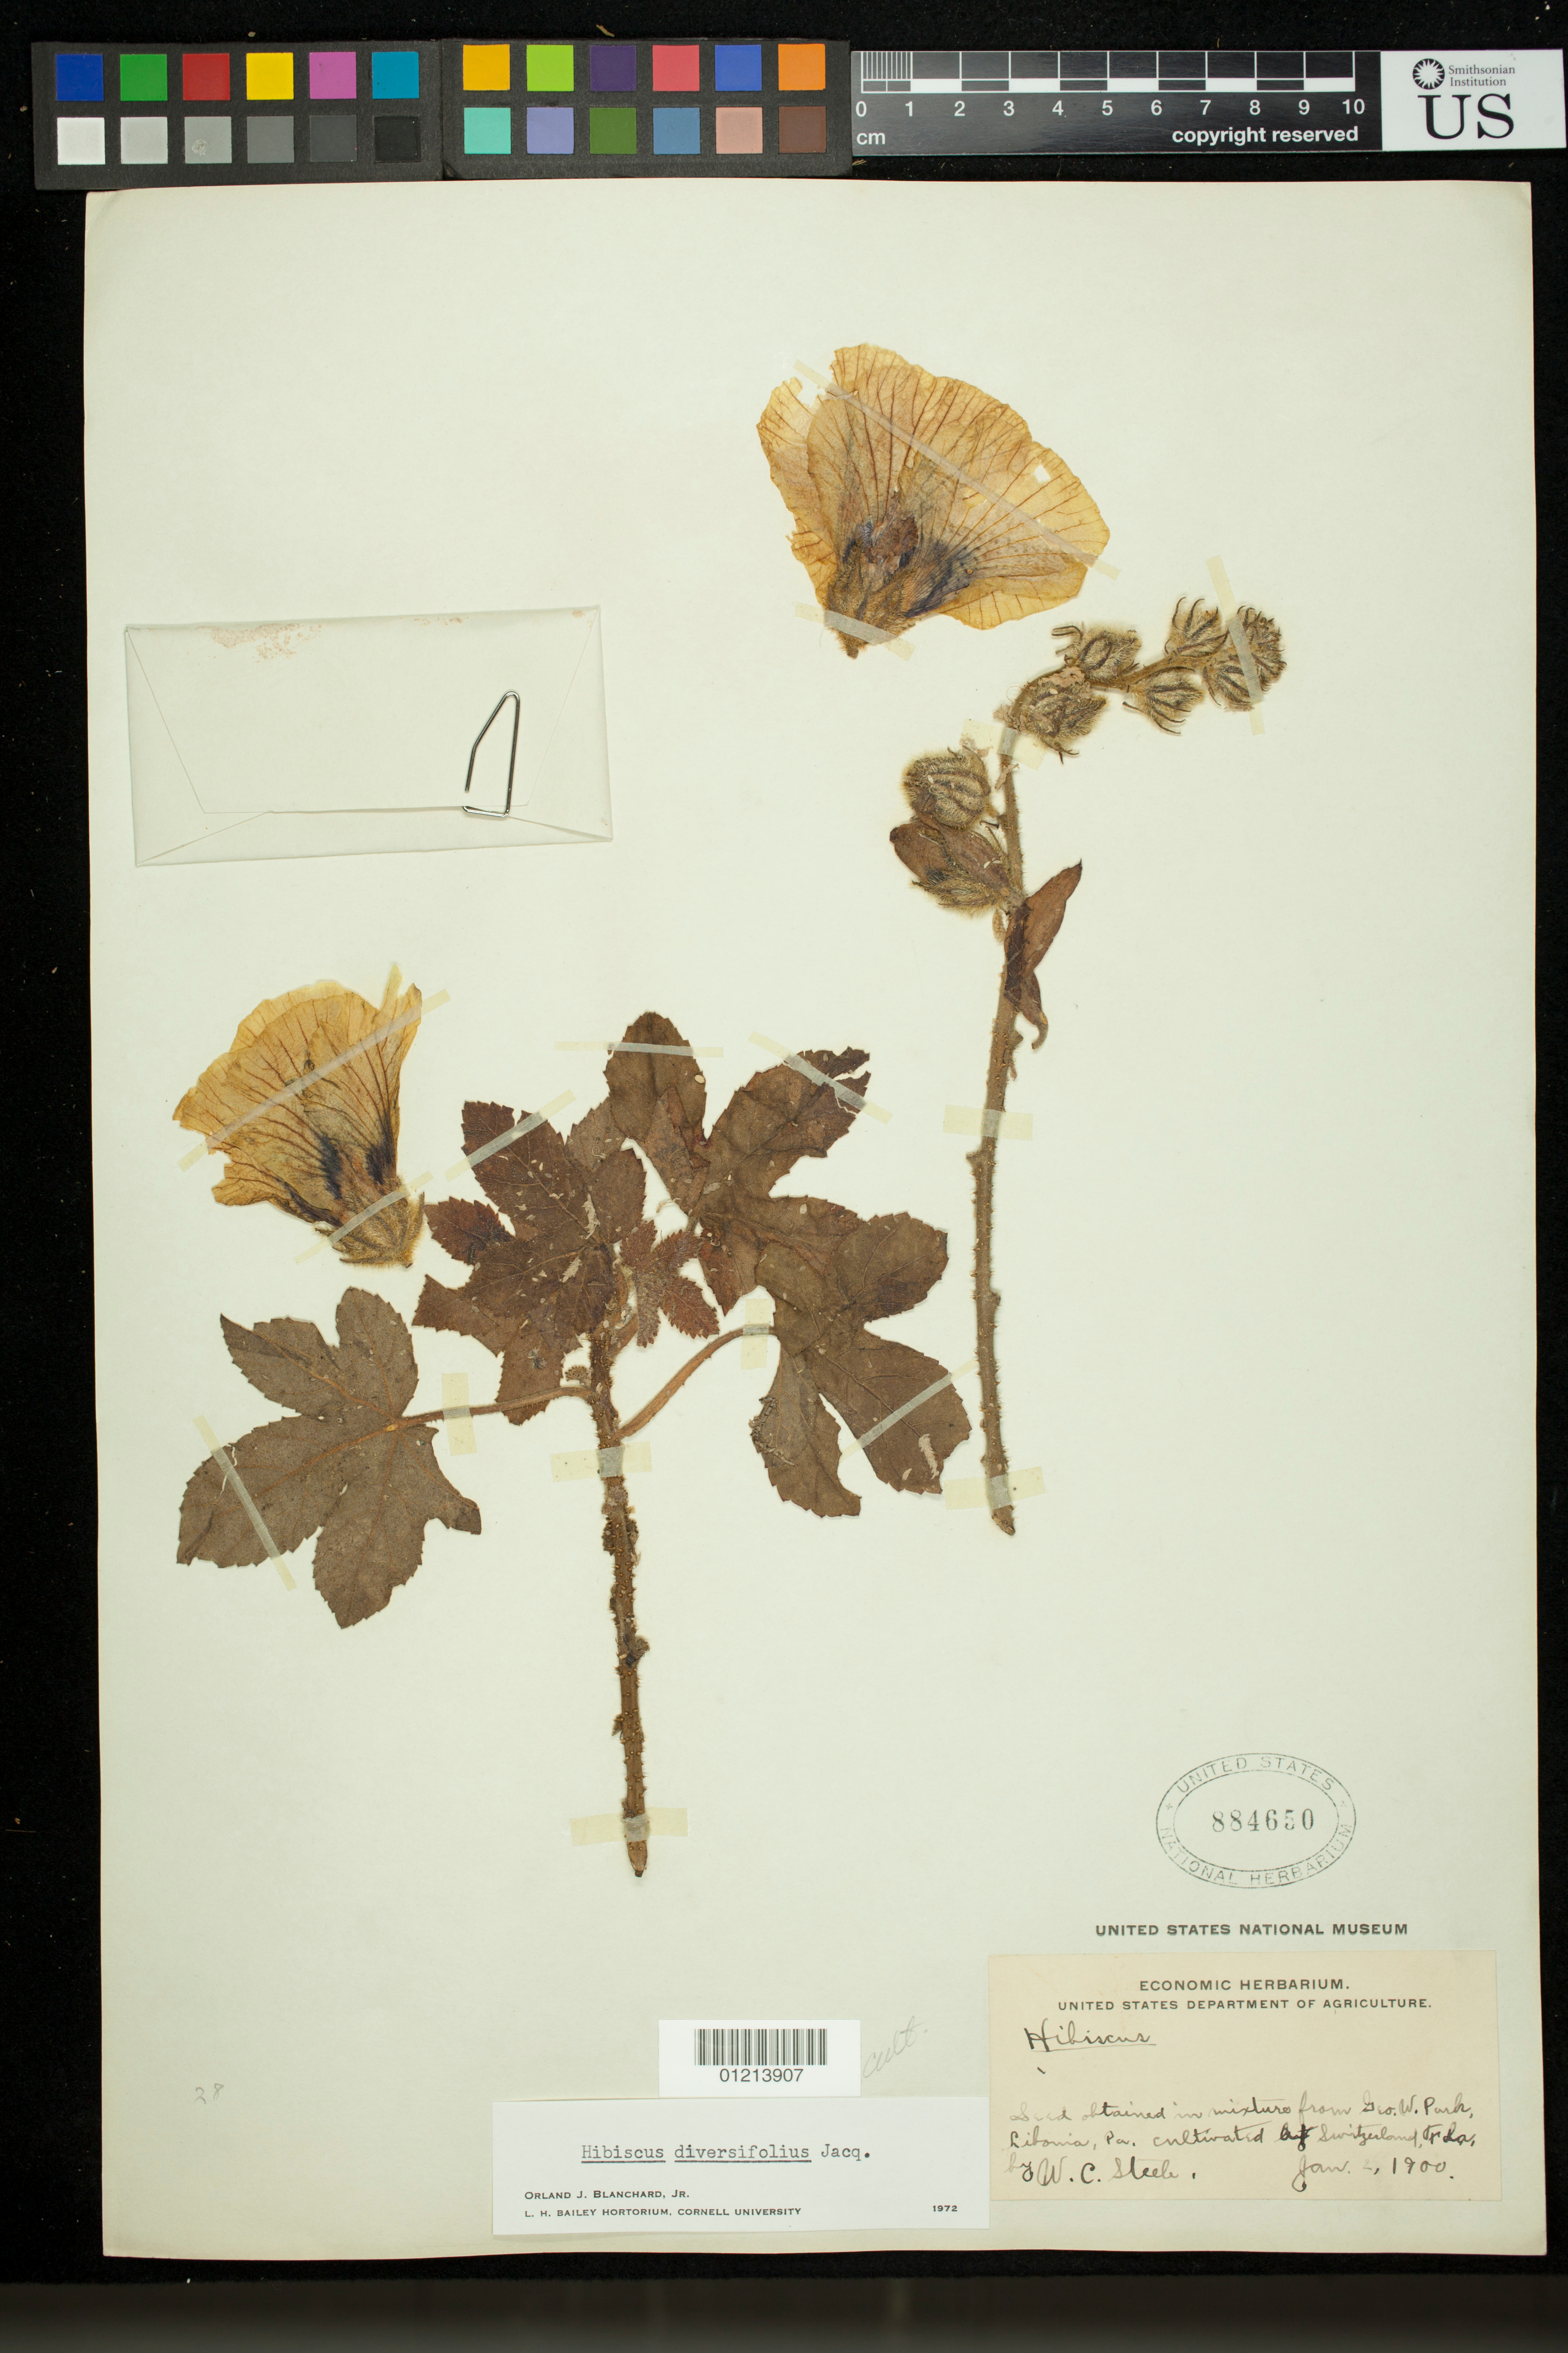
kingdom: Plantae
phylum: Tracheophyta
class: Magnoliopsida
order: Malvales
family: Malvaceae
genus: Sabdariffa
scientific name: Sabdariffa diversifolia subsp. diversifolia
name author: (Jacq.) McLay & R.L. Barrett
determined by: Dorr, Laurence J., Curator (BOT), Smithsonian Institution - National Museum of Natural History (UNITED STATES)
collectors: W. C. Steele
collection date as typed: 02 Jan 1900 or 01 Feb 1900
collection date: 1900-01-02 or 1900-02-01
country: United States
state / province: Indiana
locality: Seed obtained in mixture from Geo. W. Park, Libonia, Pa. Cultivated by Switzerland Co.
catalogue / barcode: US 884650